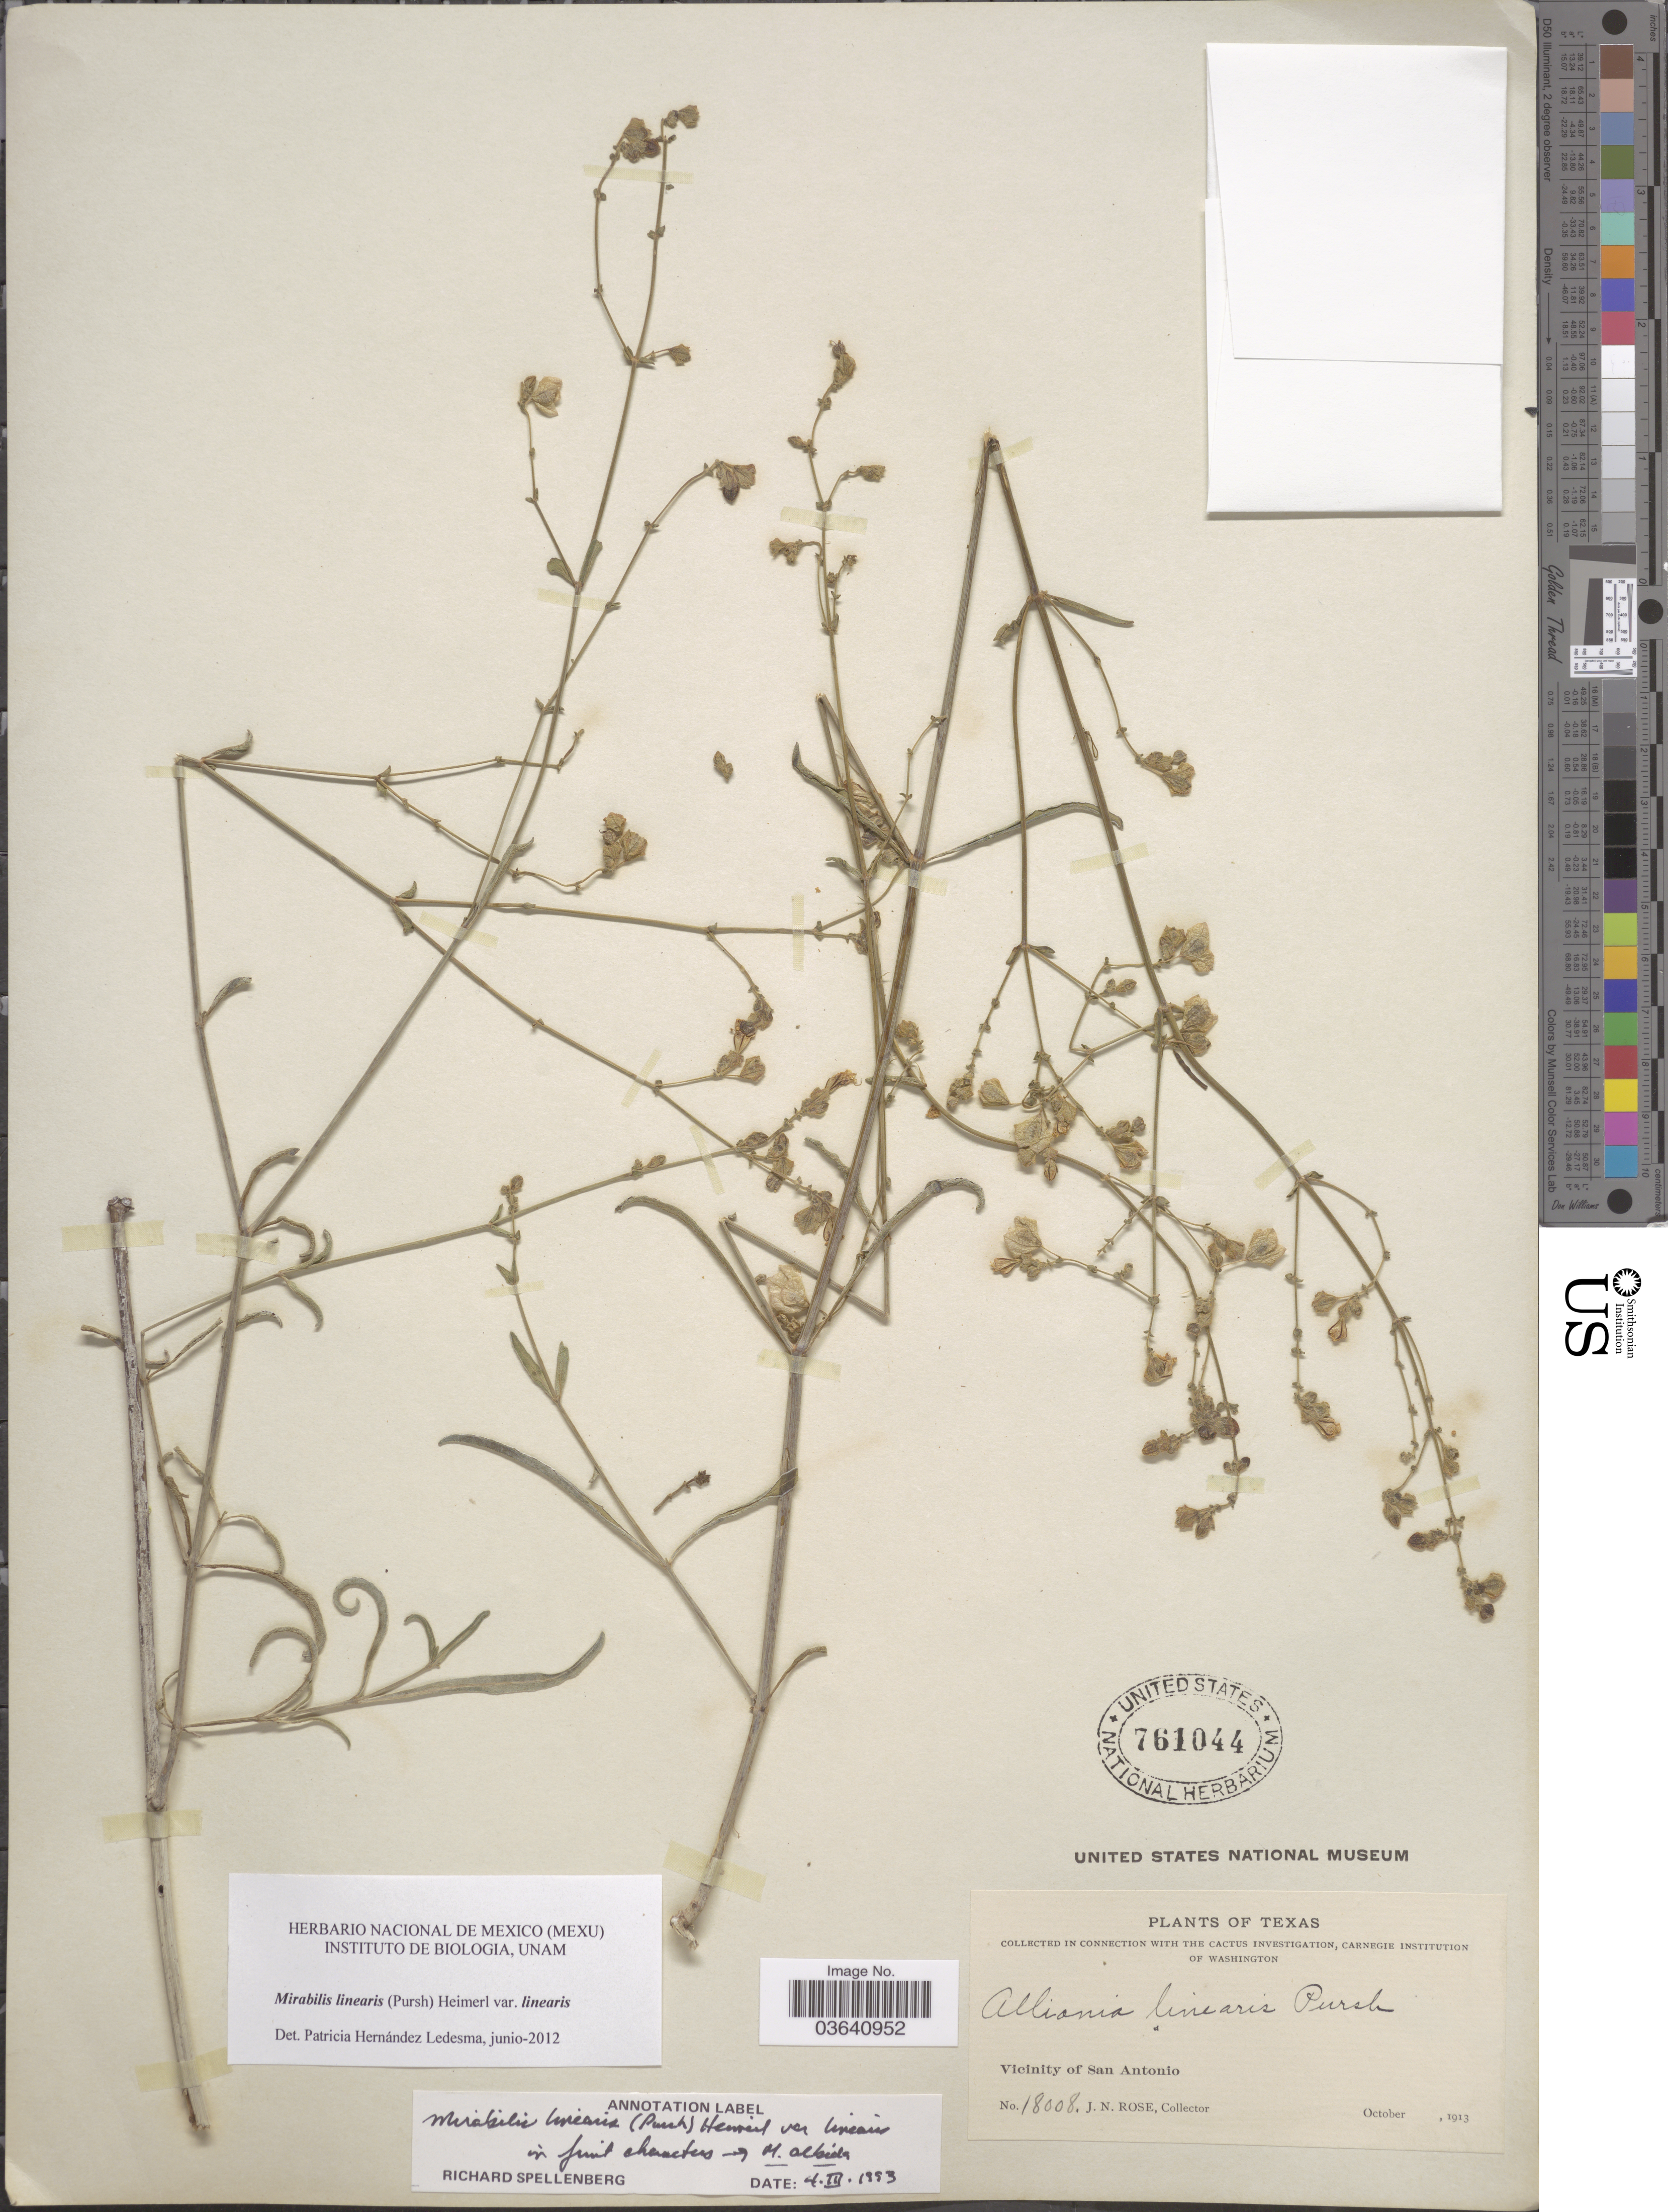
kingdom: Plantae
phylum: Tracheophyta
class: Magnoliopsida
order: Caryophyllales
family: Nyctaginaceae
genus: Mirabilis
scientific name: Mirabilis linearis var. linearis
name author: (Pursh) Heimerl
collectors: J. N. Rose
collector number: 18008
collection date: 1913-10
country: United States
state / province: Texas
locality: Vicinity of San Antonio.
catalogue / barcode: US 761044